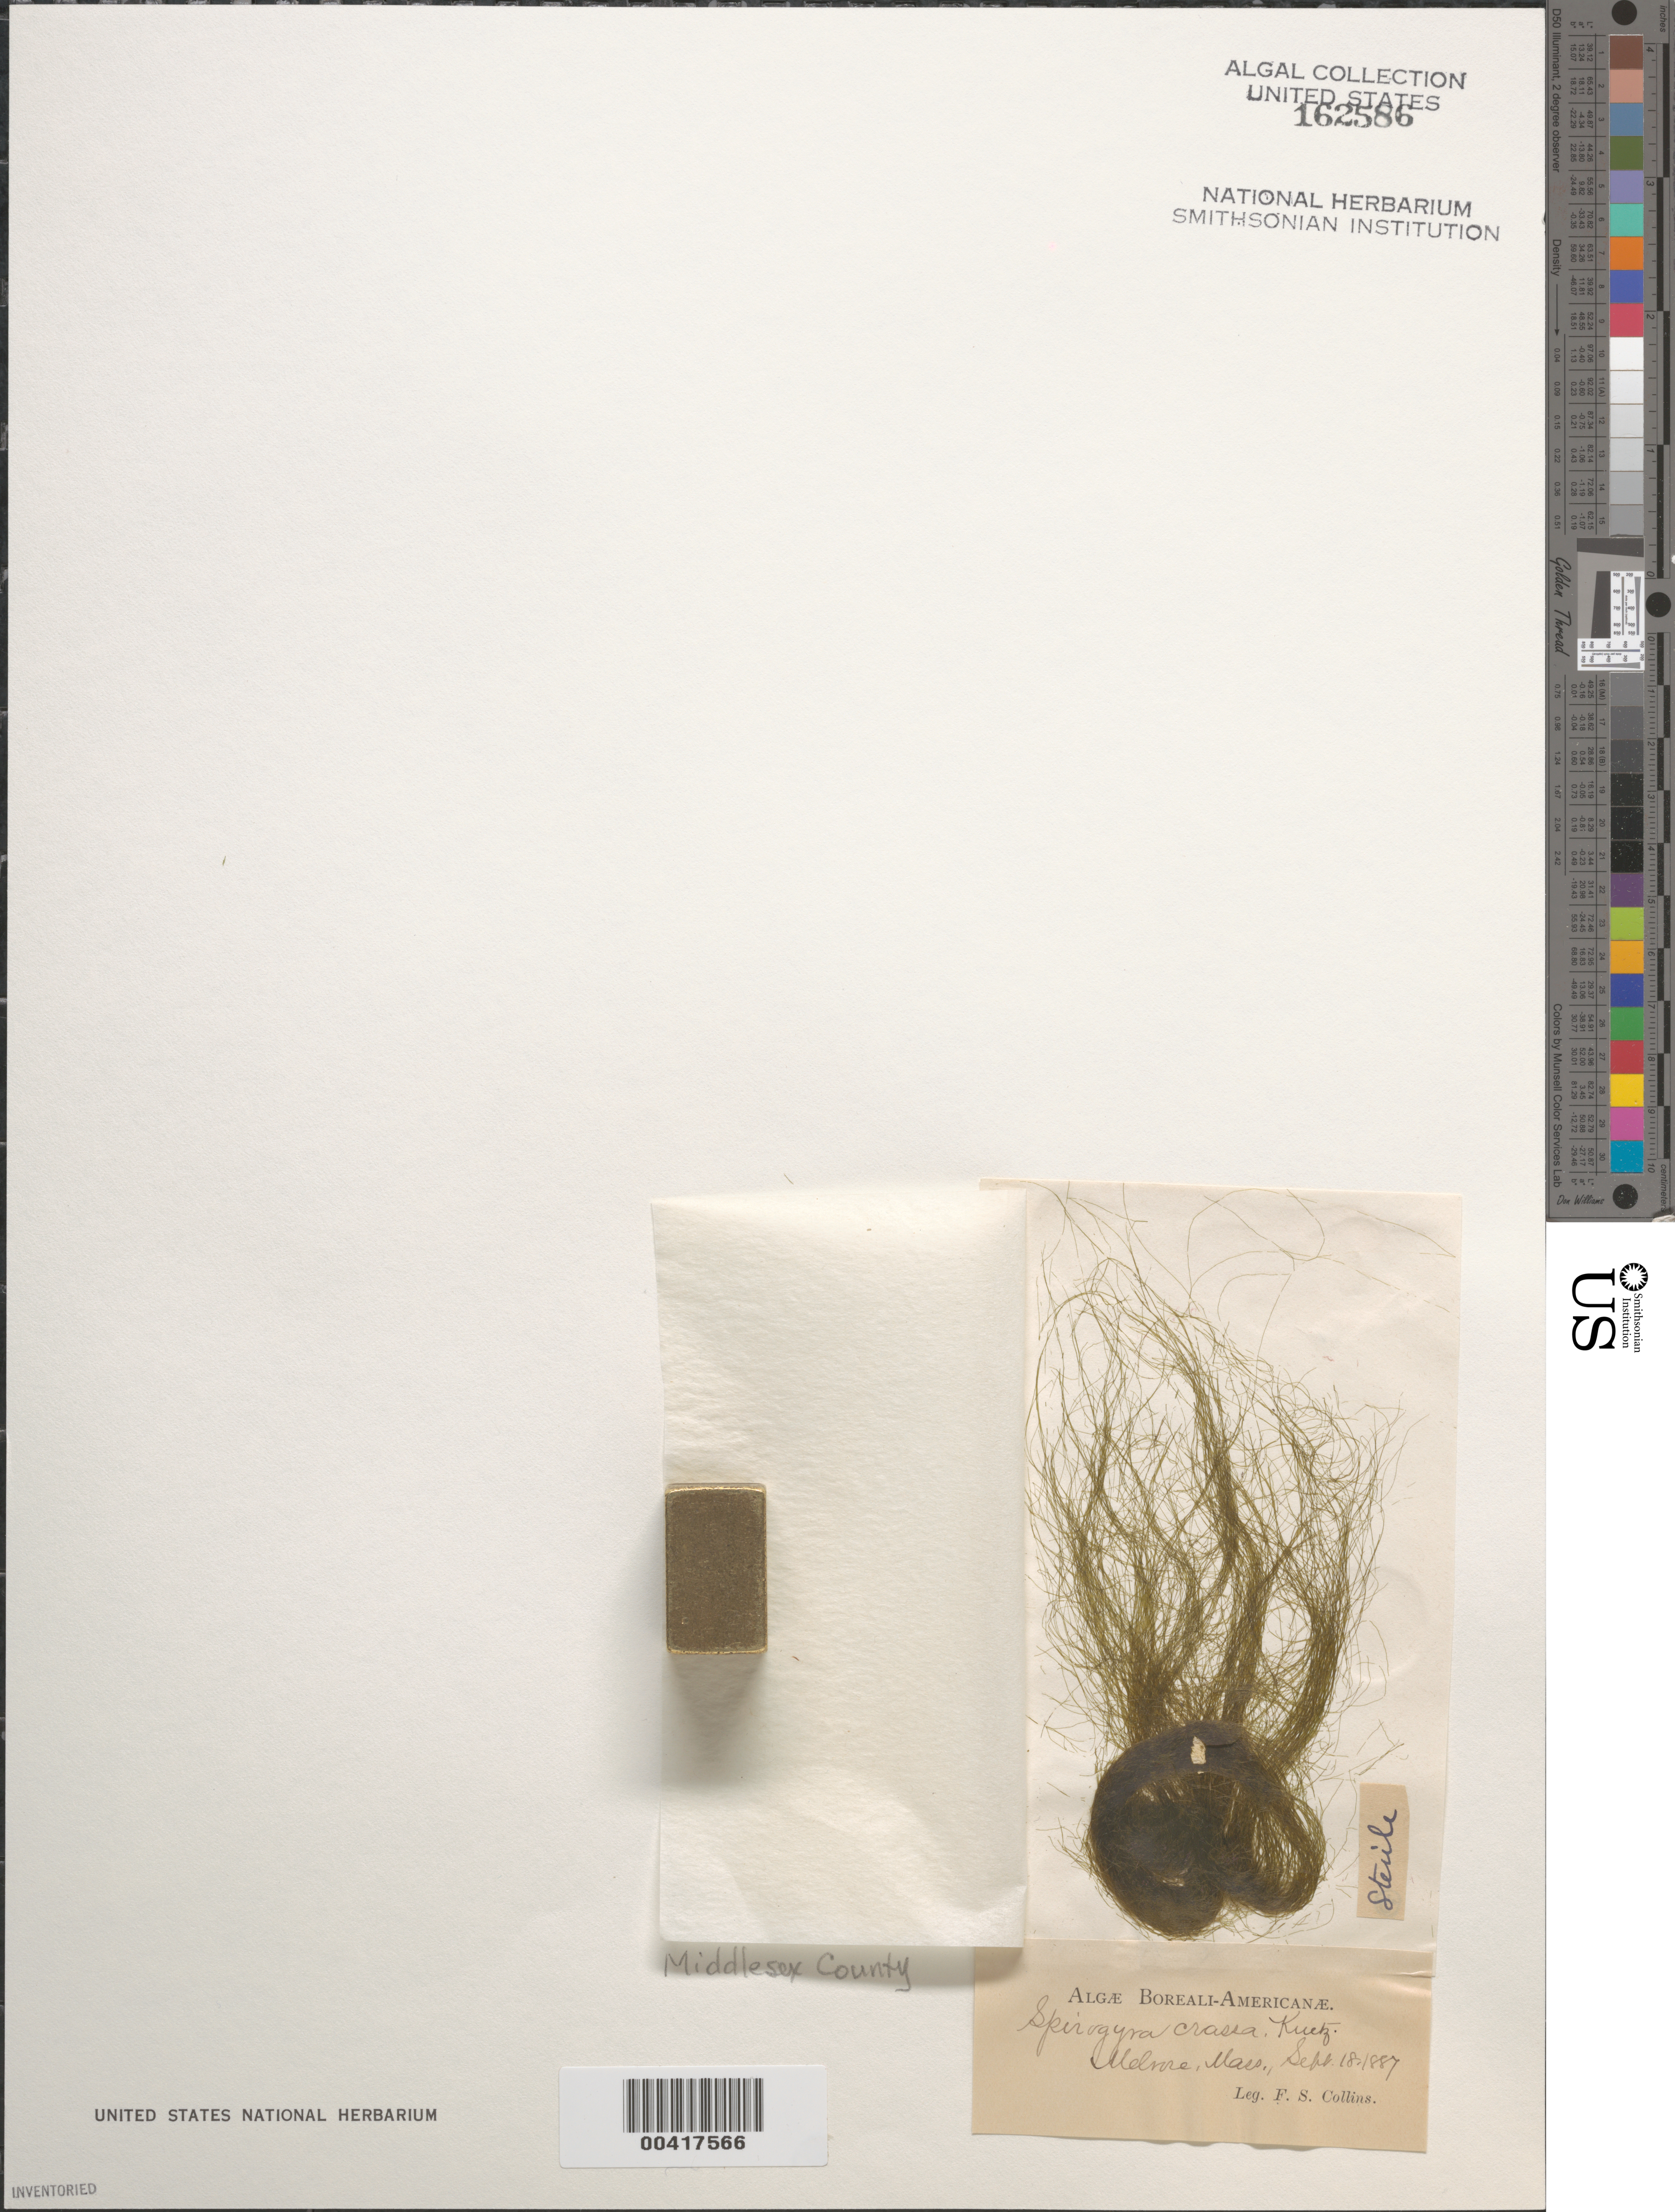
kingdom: Plantae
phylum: Charophyta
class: Zygnematophyceae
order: Zygnematales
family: Zygnemataceae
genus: Spirogyra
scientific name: Spirogyra crassa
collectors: F. Collins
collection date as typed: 18 Sep 1887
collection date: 1887-09-18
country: United States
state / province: Massachusetts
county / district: Middlesex County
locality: Melrose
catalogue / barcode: US 162586